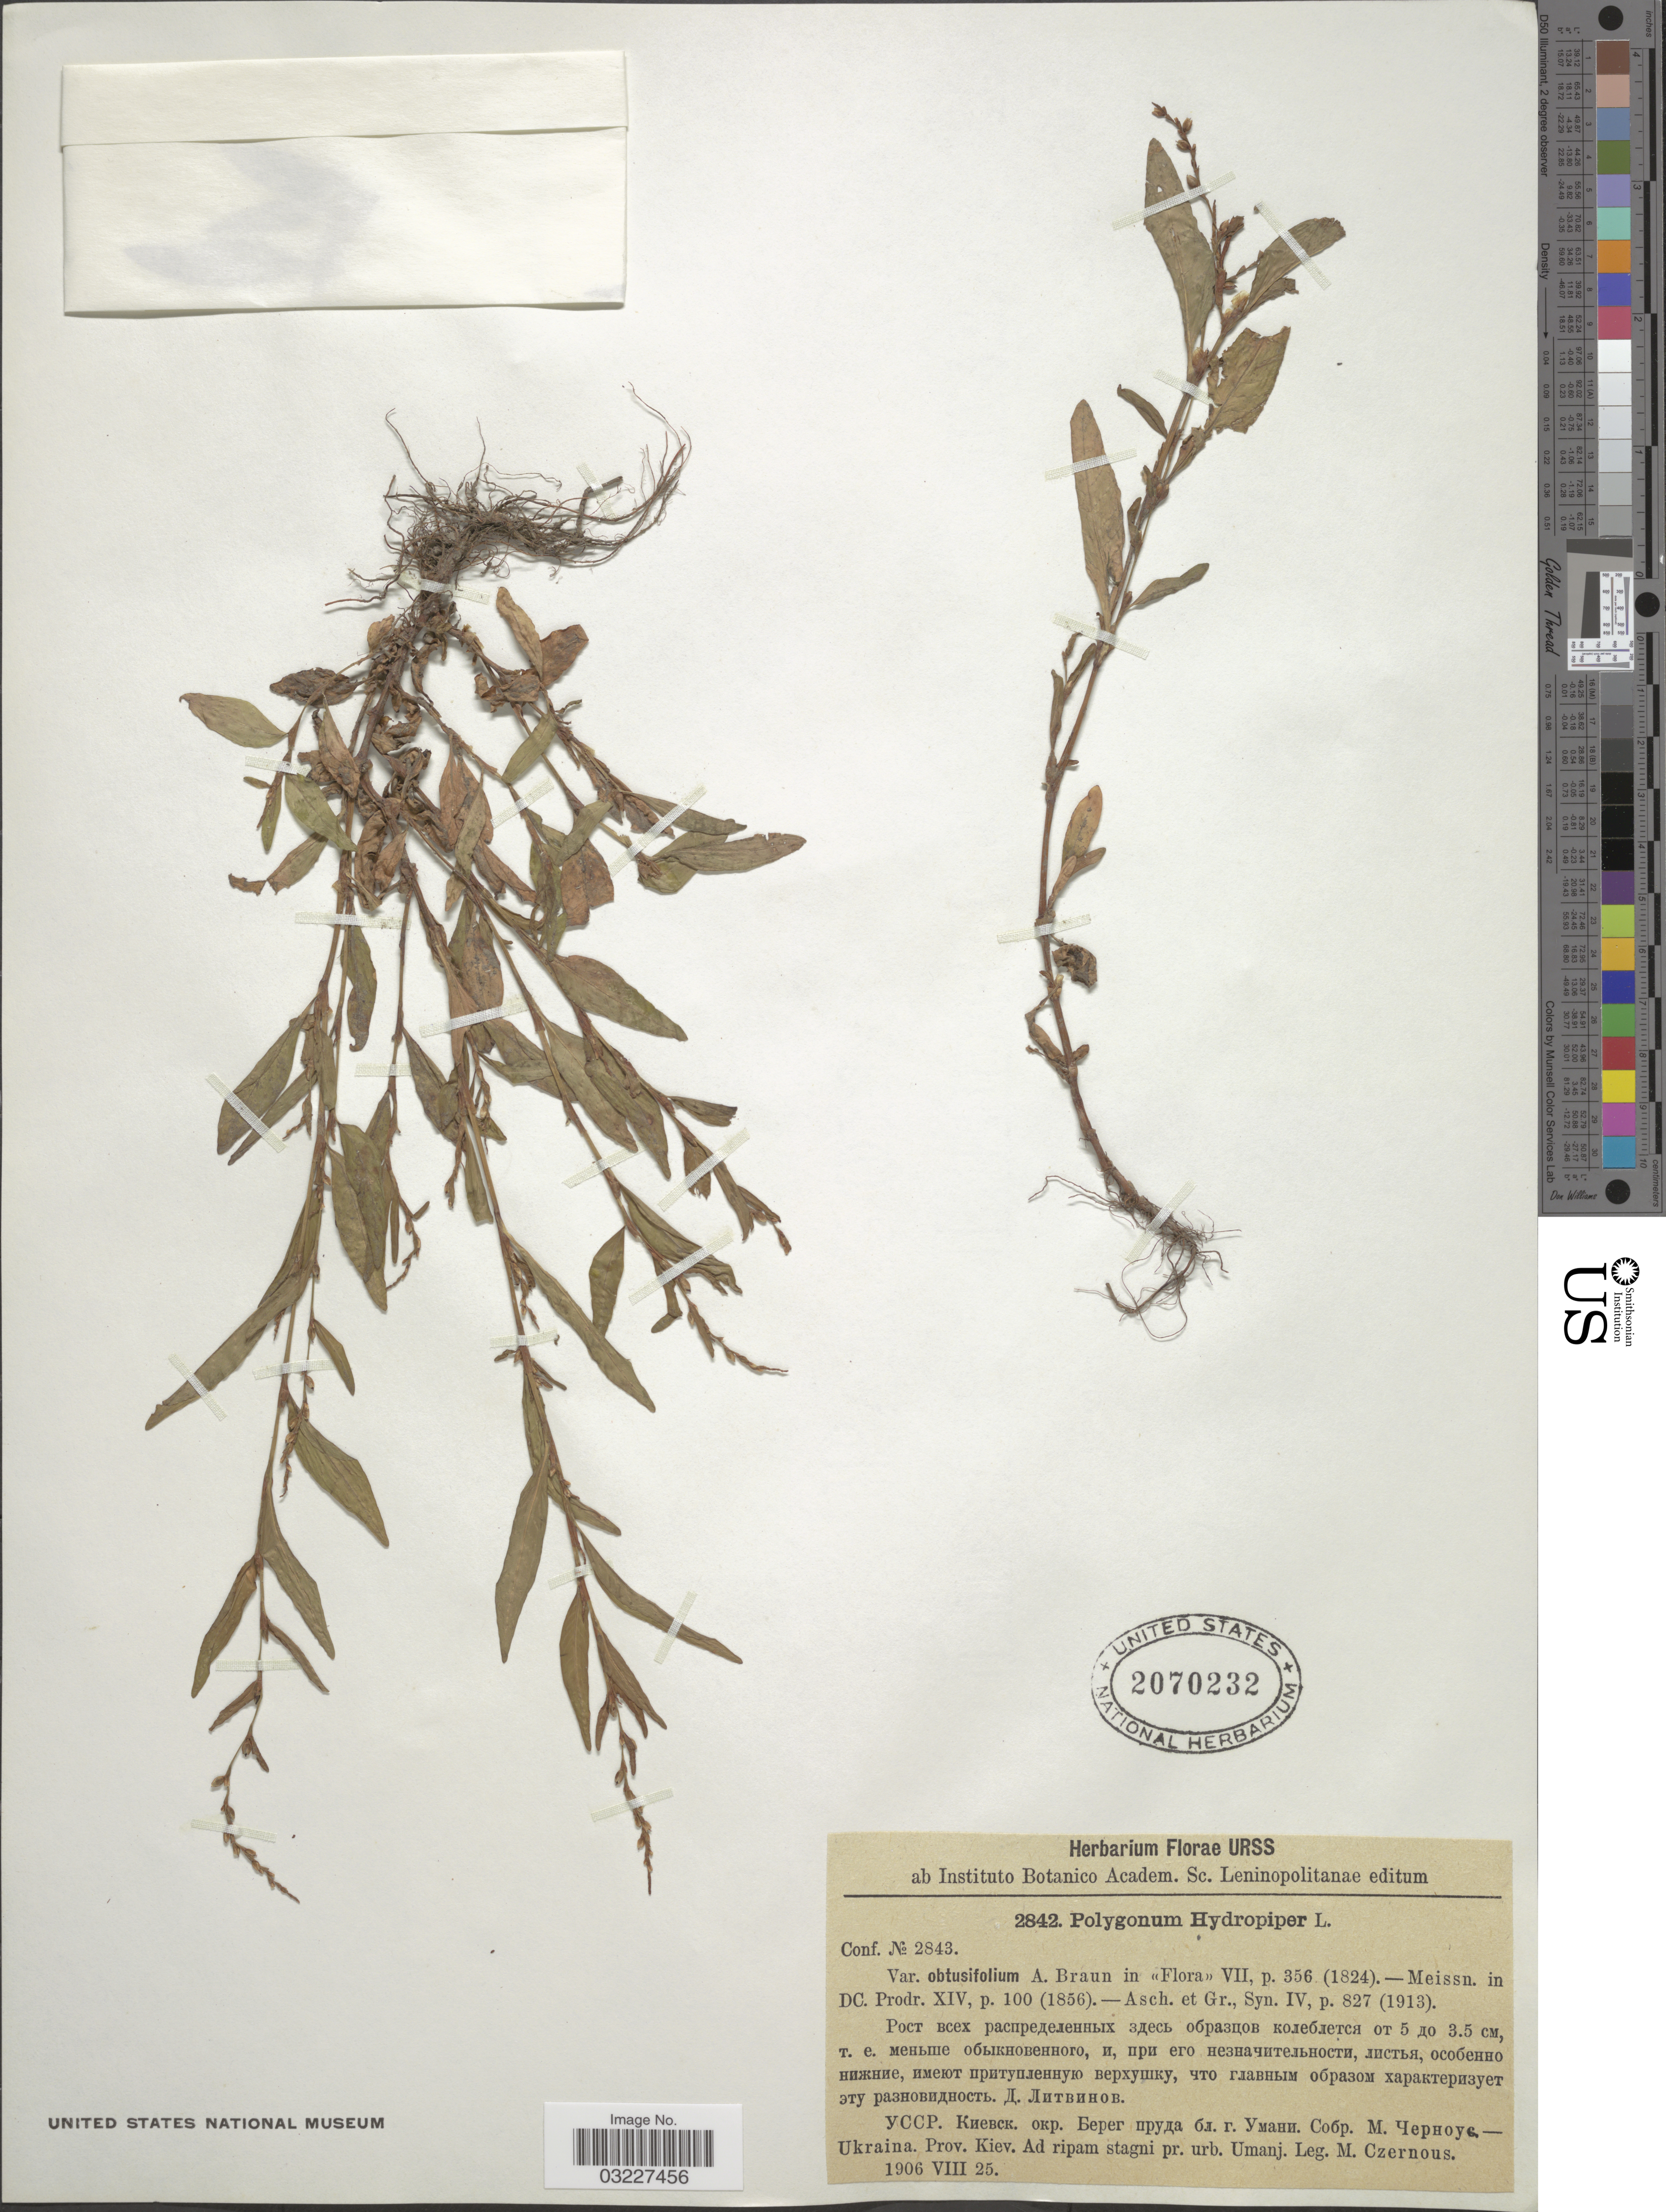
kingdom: Plantae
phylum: Tracheophyta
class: Magnoliopsida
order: Caryophyllales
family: Polygonaceae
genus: Polygonum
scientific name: Polygonum hydropiper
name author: L.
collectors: M. Czernous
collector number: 2842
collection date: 1906-08-25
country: Ukraine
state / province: Kiev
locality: Prov. Kiev. Ad ripam stagni pr. urb. Umanj.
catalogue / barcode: US 2070232